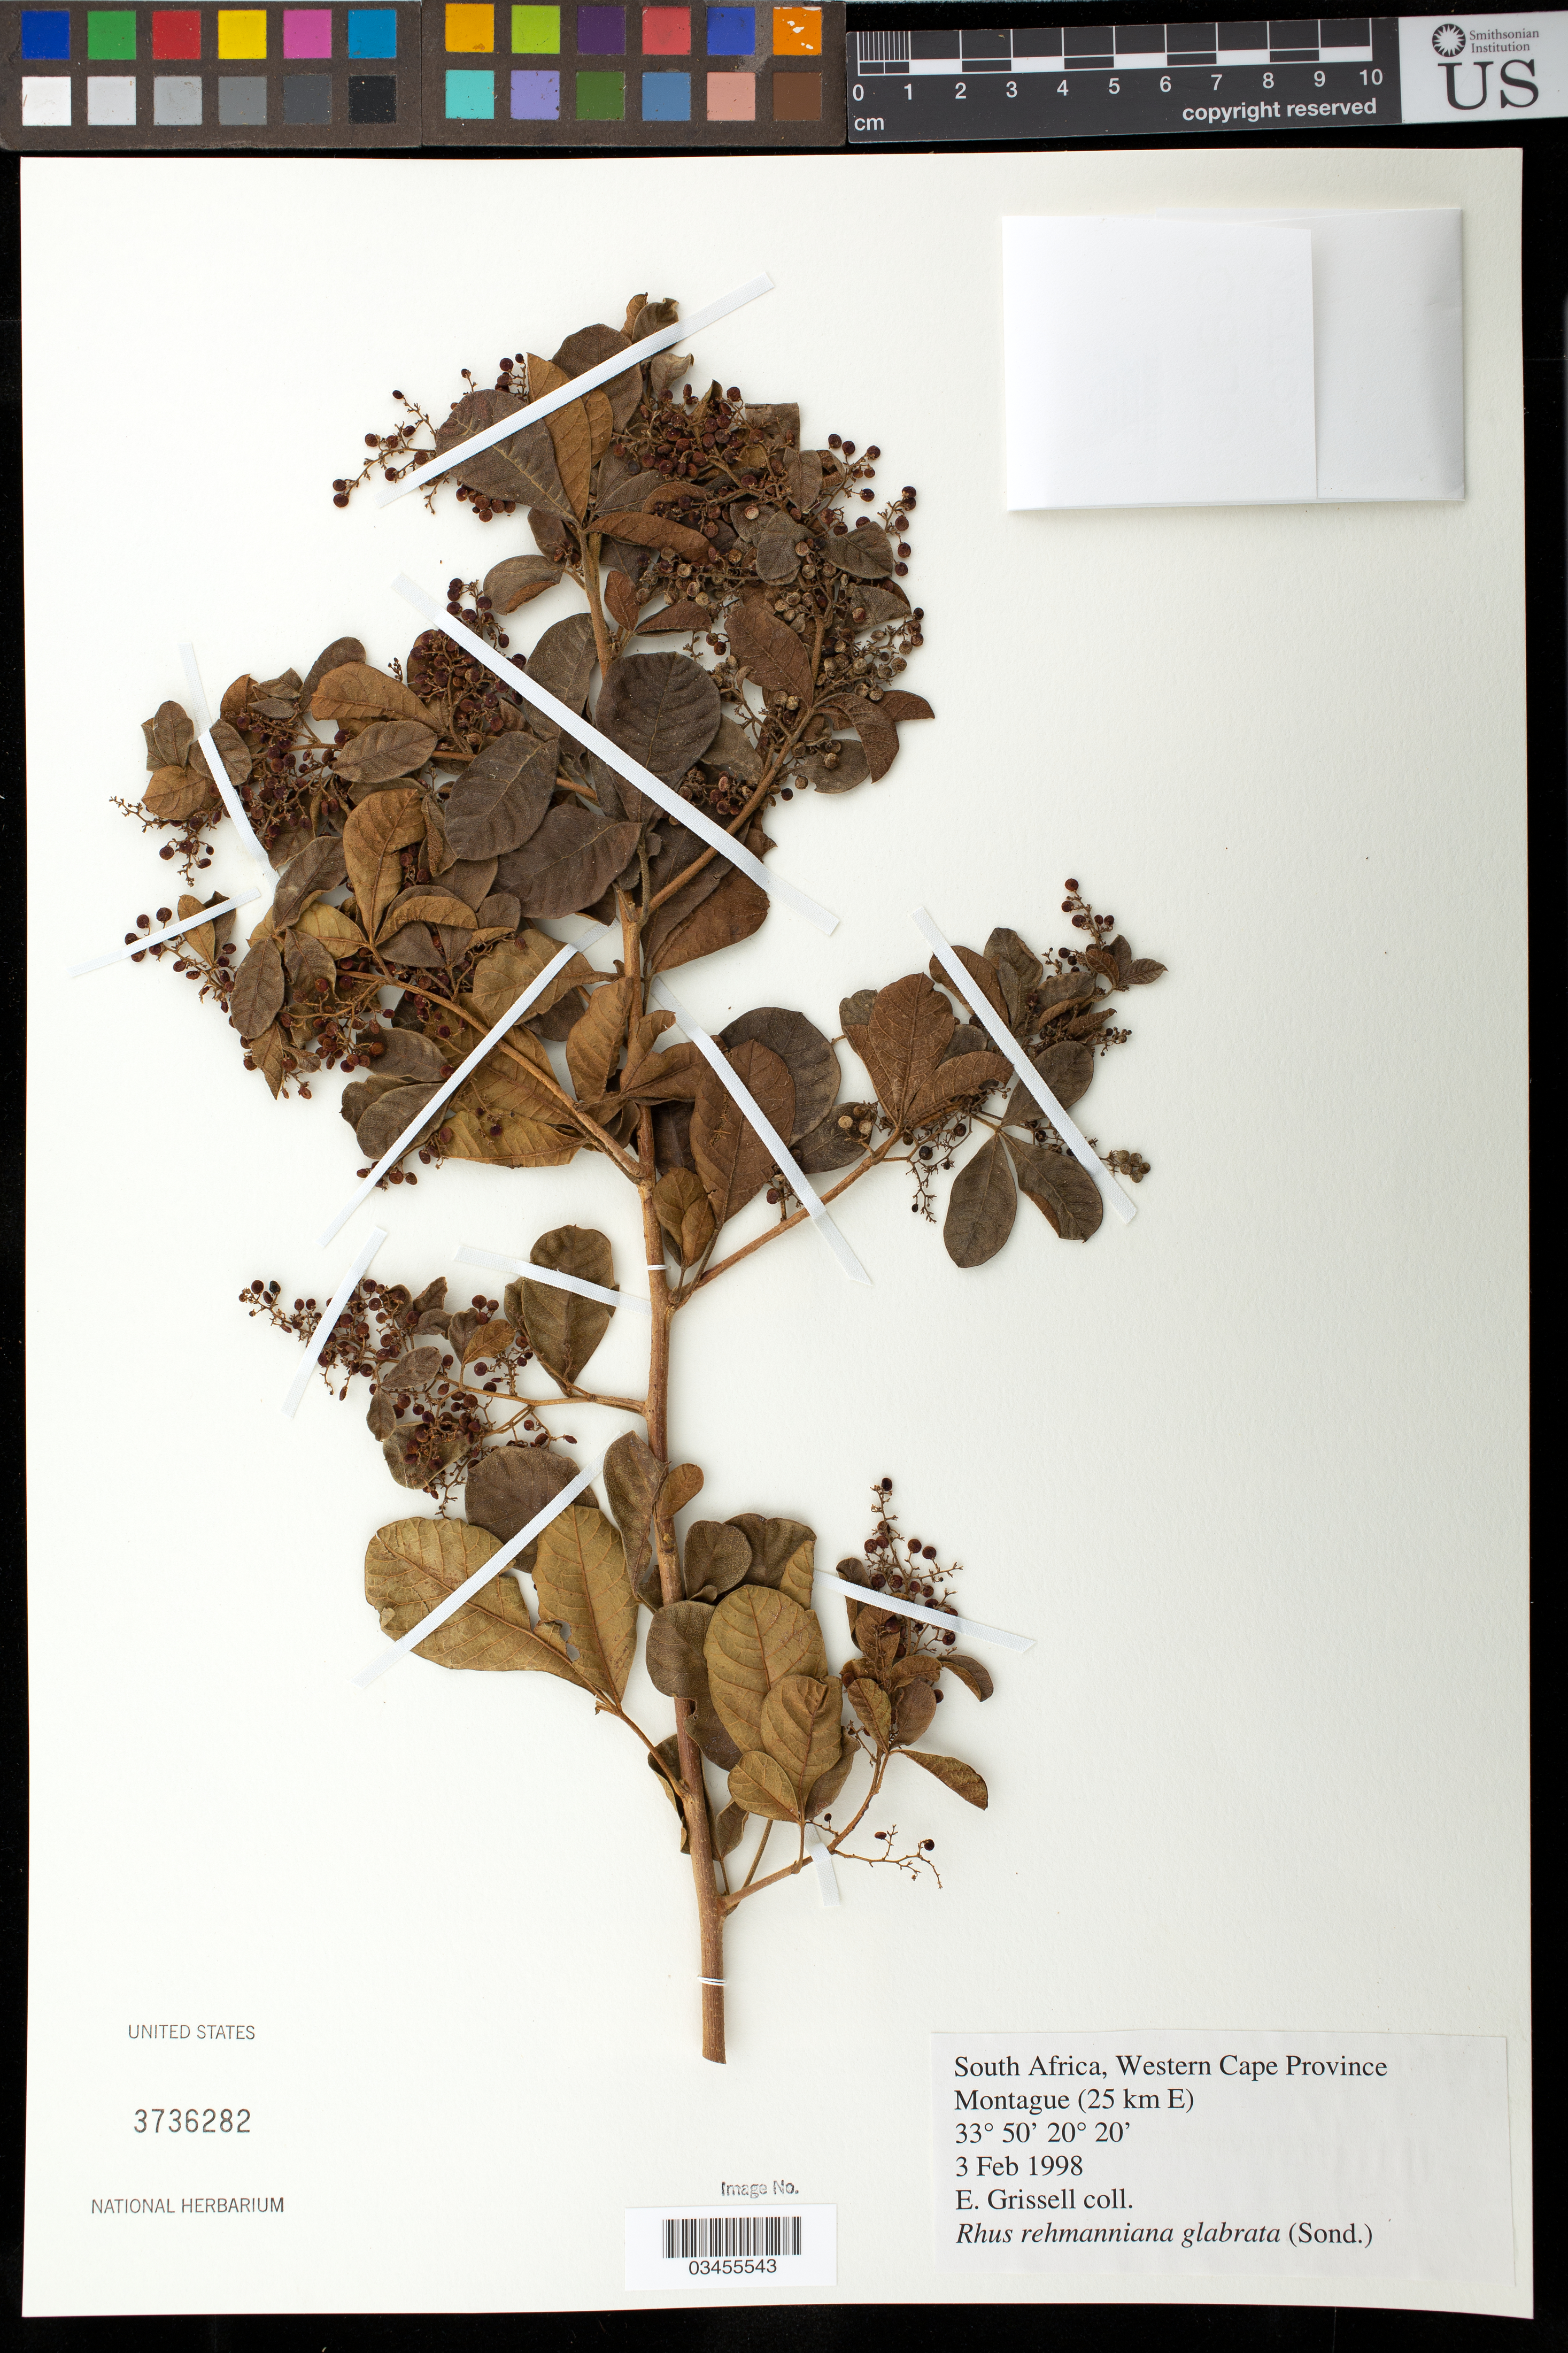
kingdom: Plantae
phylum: Tracheophyta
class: Magnoliopsida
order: Sapindales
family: Anacardiaceae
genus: Rhus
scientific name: Rhus rehmanniana var. glabrata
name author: (Sond.) Moffett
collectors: E. Grissell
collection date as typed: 3 Feb 1998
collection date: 1998-02-03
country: South Africa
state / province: Western Cape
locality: Montague (25 km E)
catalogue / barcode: US 3736282